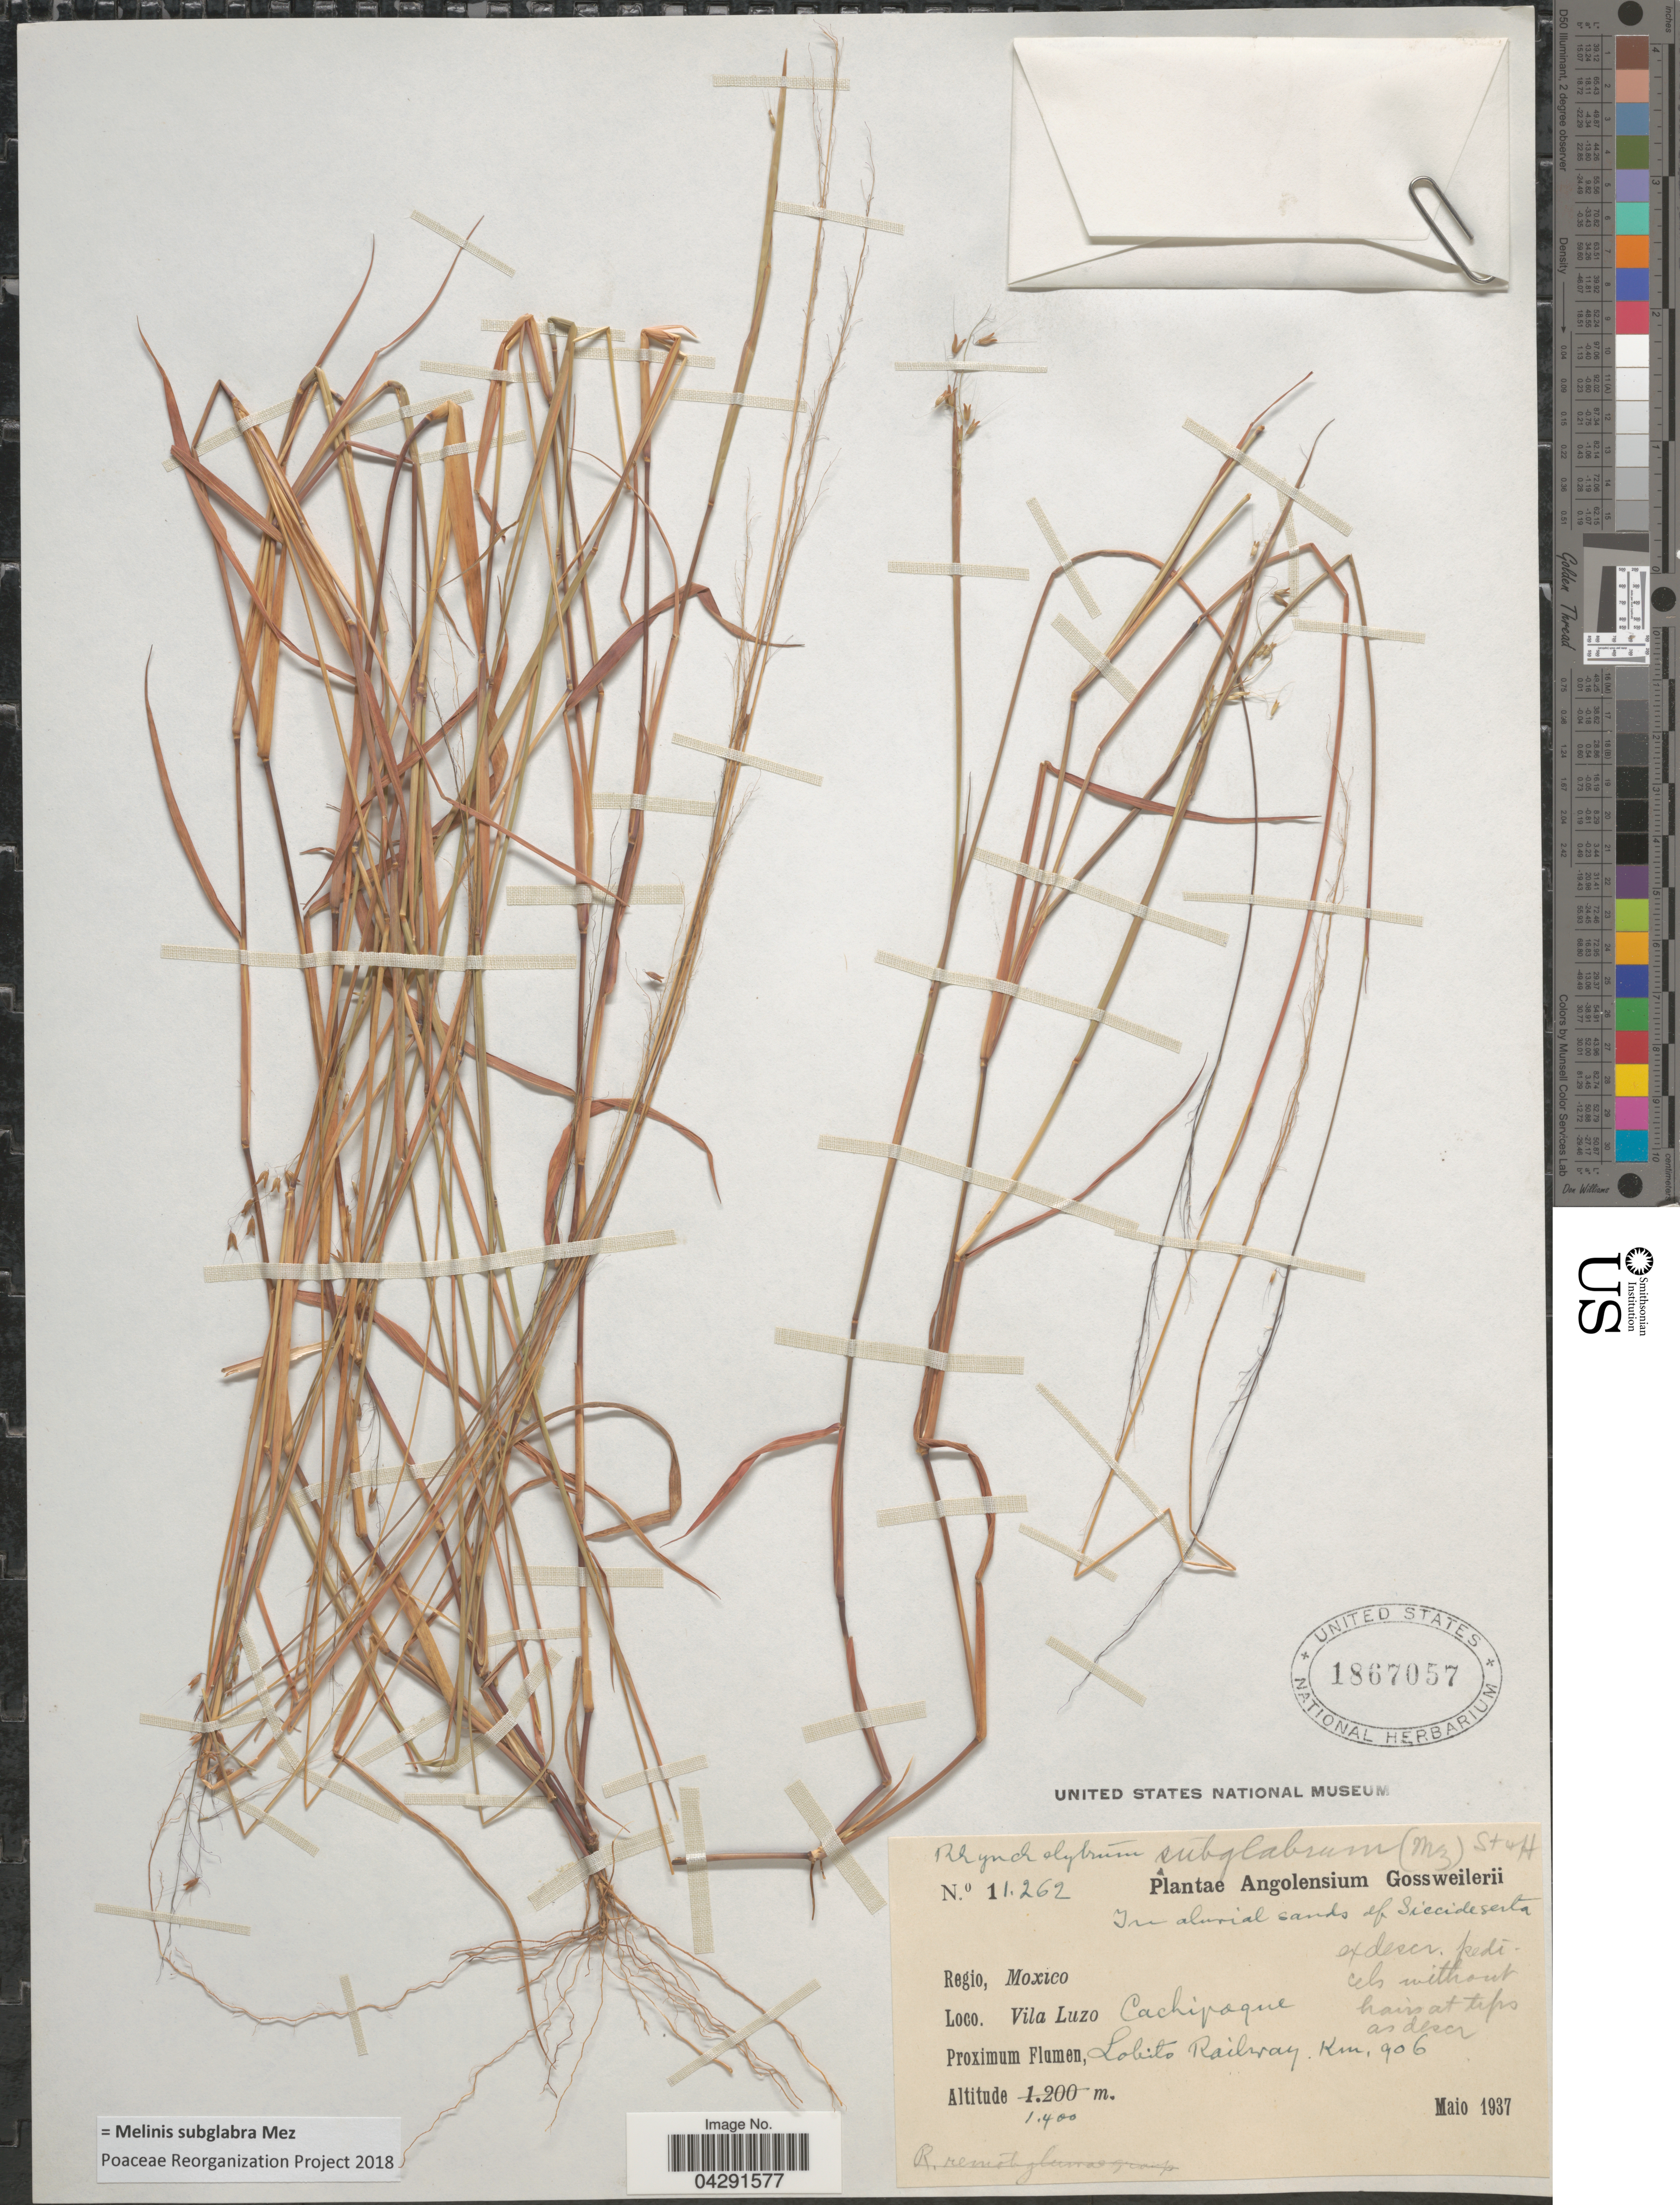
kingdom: Plantae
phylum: Tracheophyta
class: Liliopsida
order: Poales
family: Poaceae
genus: Melinis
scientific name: Melinis subglabra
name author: Mez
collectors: -. Gossweiler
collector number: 11262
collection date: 1937-05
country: Angola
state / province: Moxico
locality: Vila Luzo Cachipaque. Proximum Flumen, Lobito Railway Km. 906.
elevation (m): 1400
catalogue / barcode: US 1867057